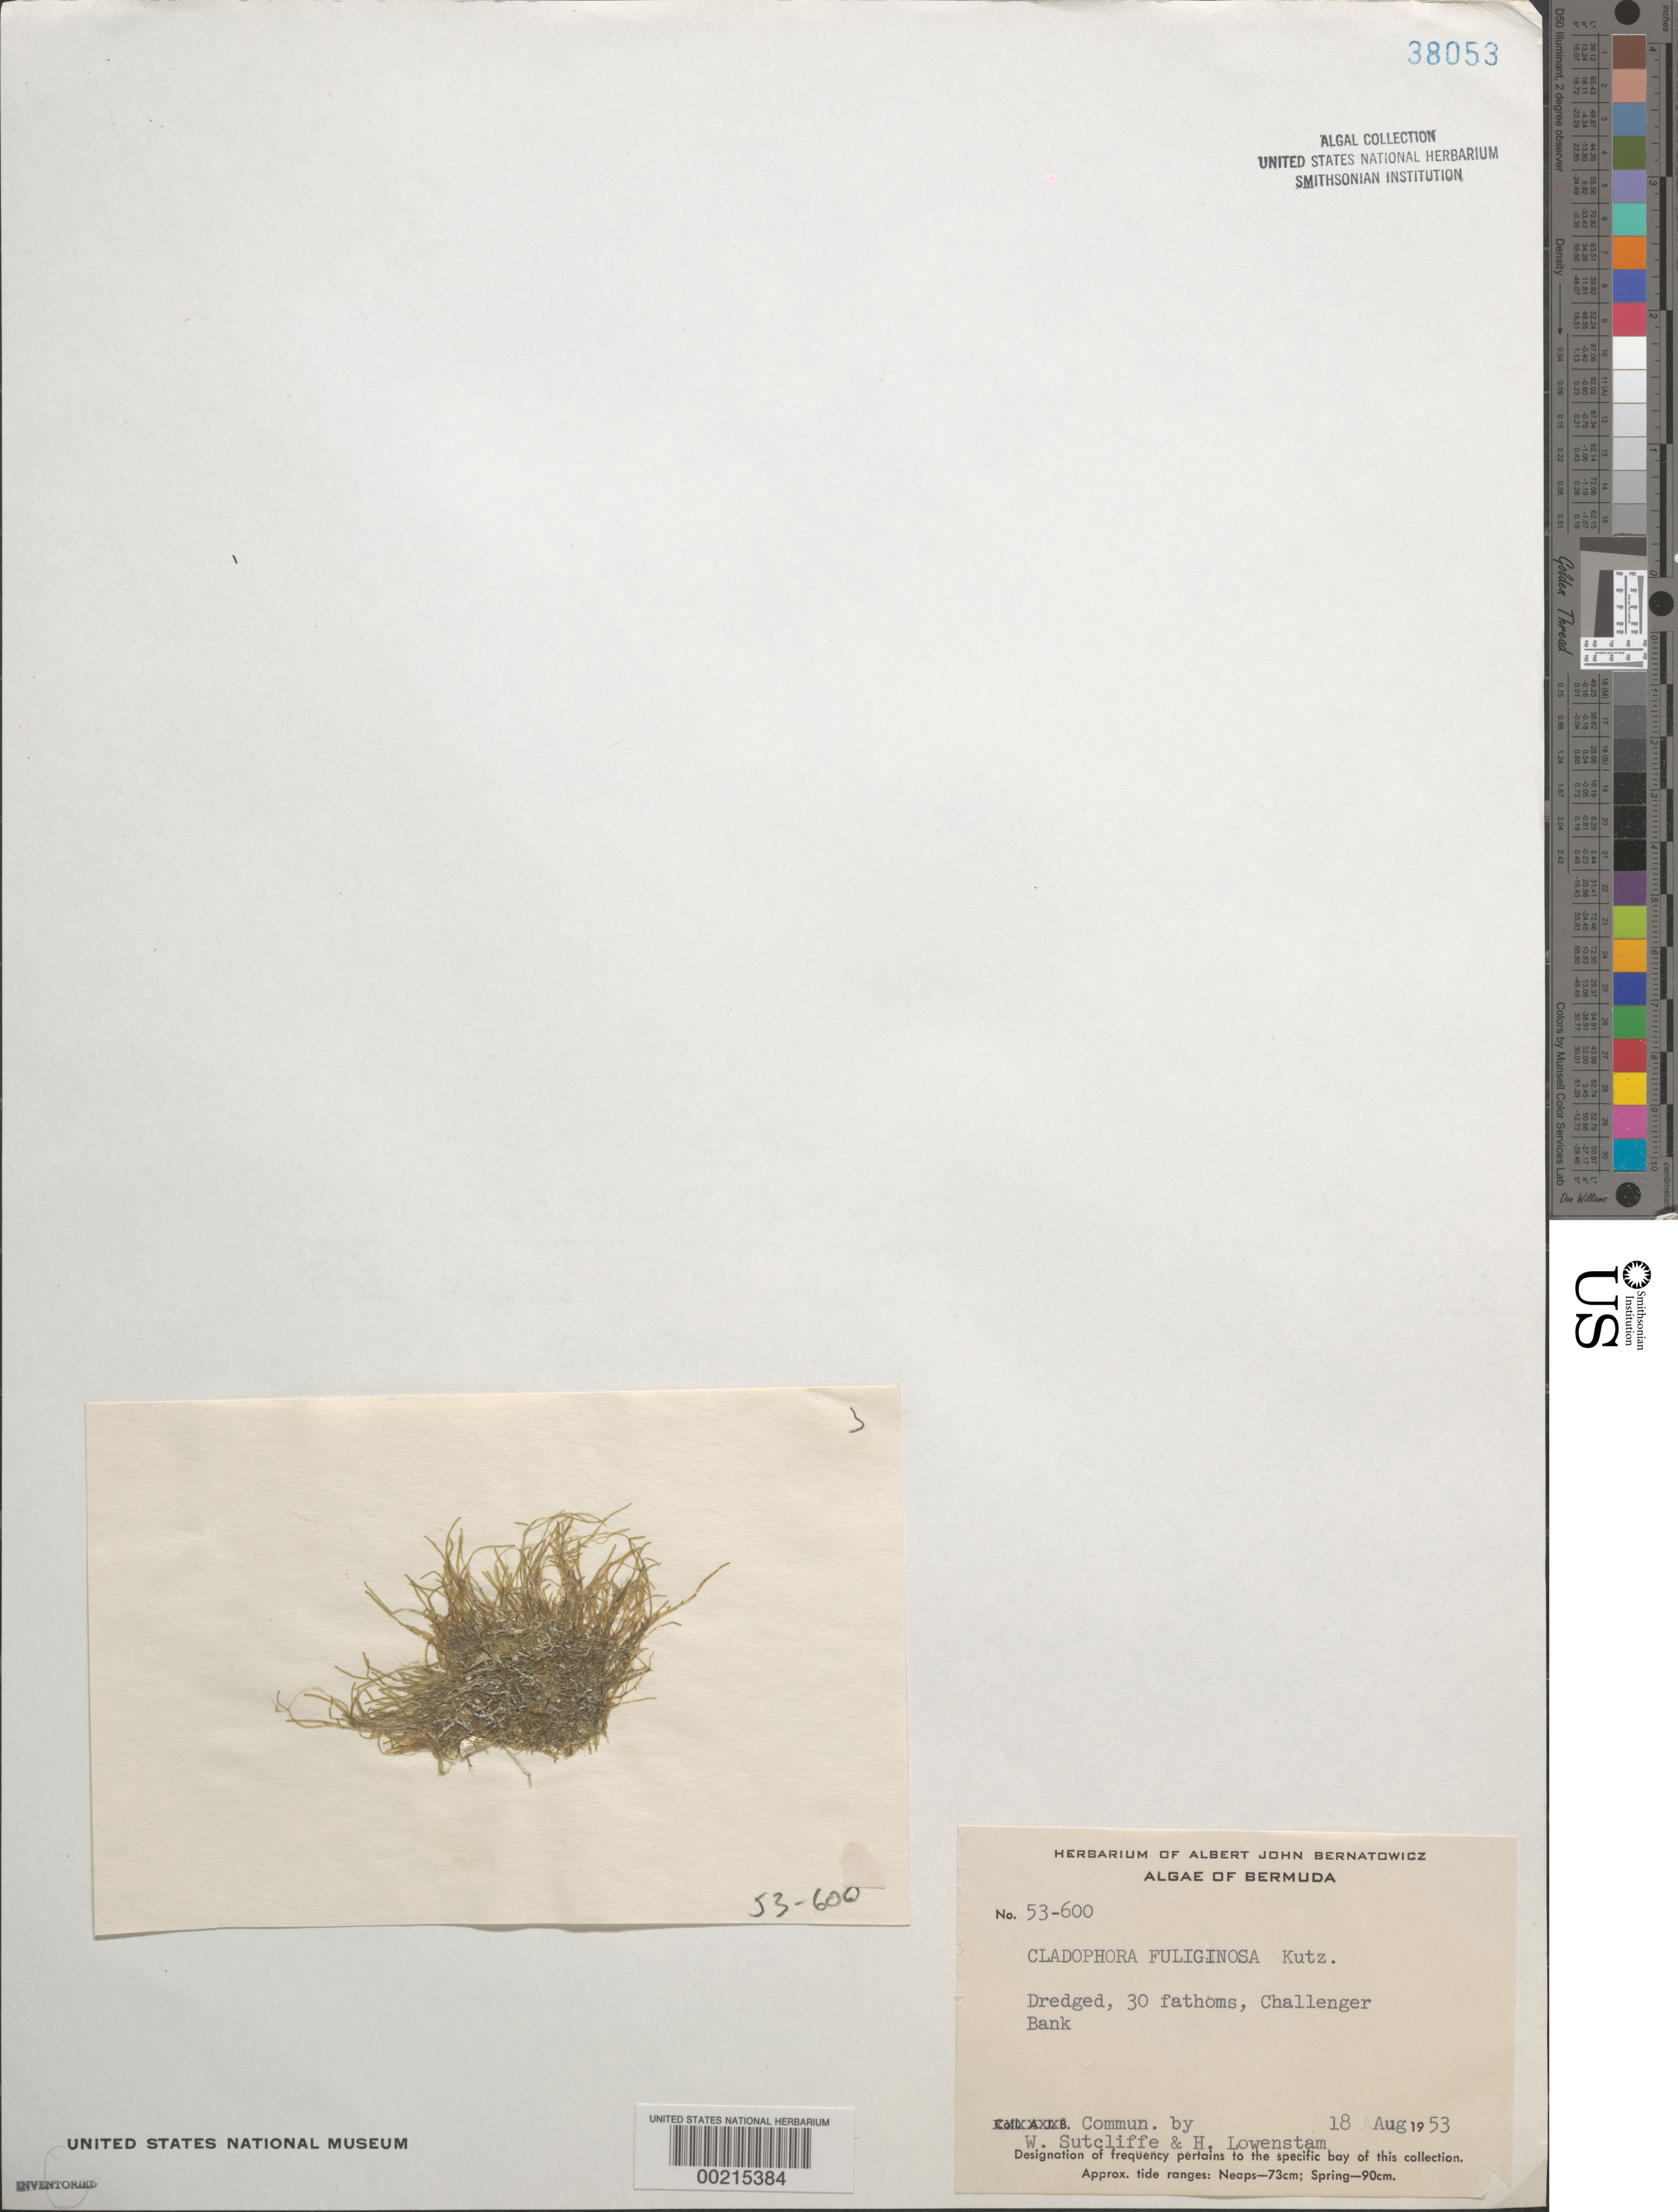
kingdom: Plantae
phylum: Chlorophyta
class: Ulvophyceae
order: Cladophorales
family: Cladophoraceae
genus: Cladophora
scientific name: Cladophora fuliginosa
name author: Kütz.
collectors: W. Sutcliffe & H. Lowenstam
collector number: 53-600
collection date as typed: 18 Aug 1953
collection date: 1953-08-18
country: Bermuda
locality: Challenger Bank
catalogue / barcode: US 38053